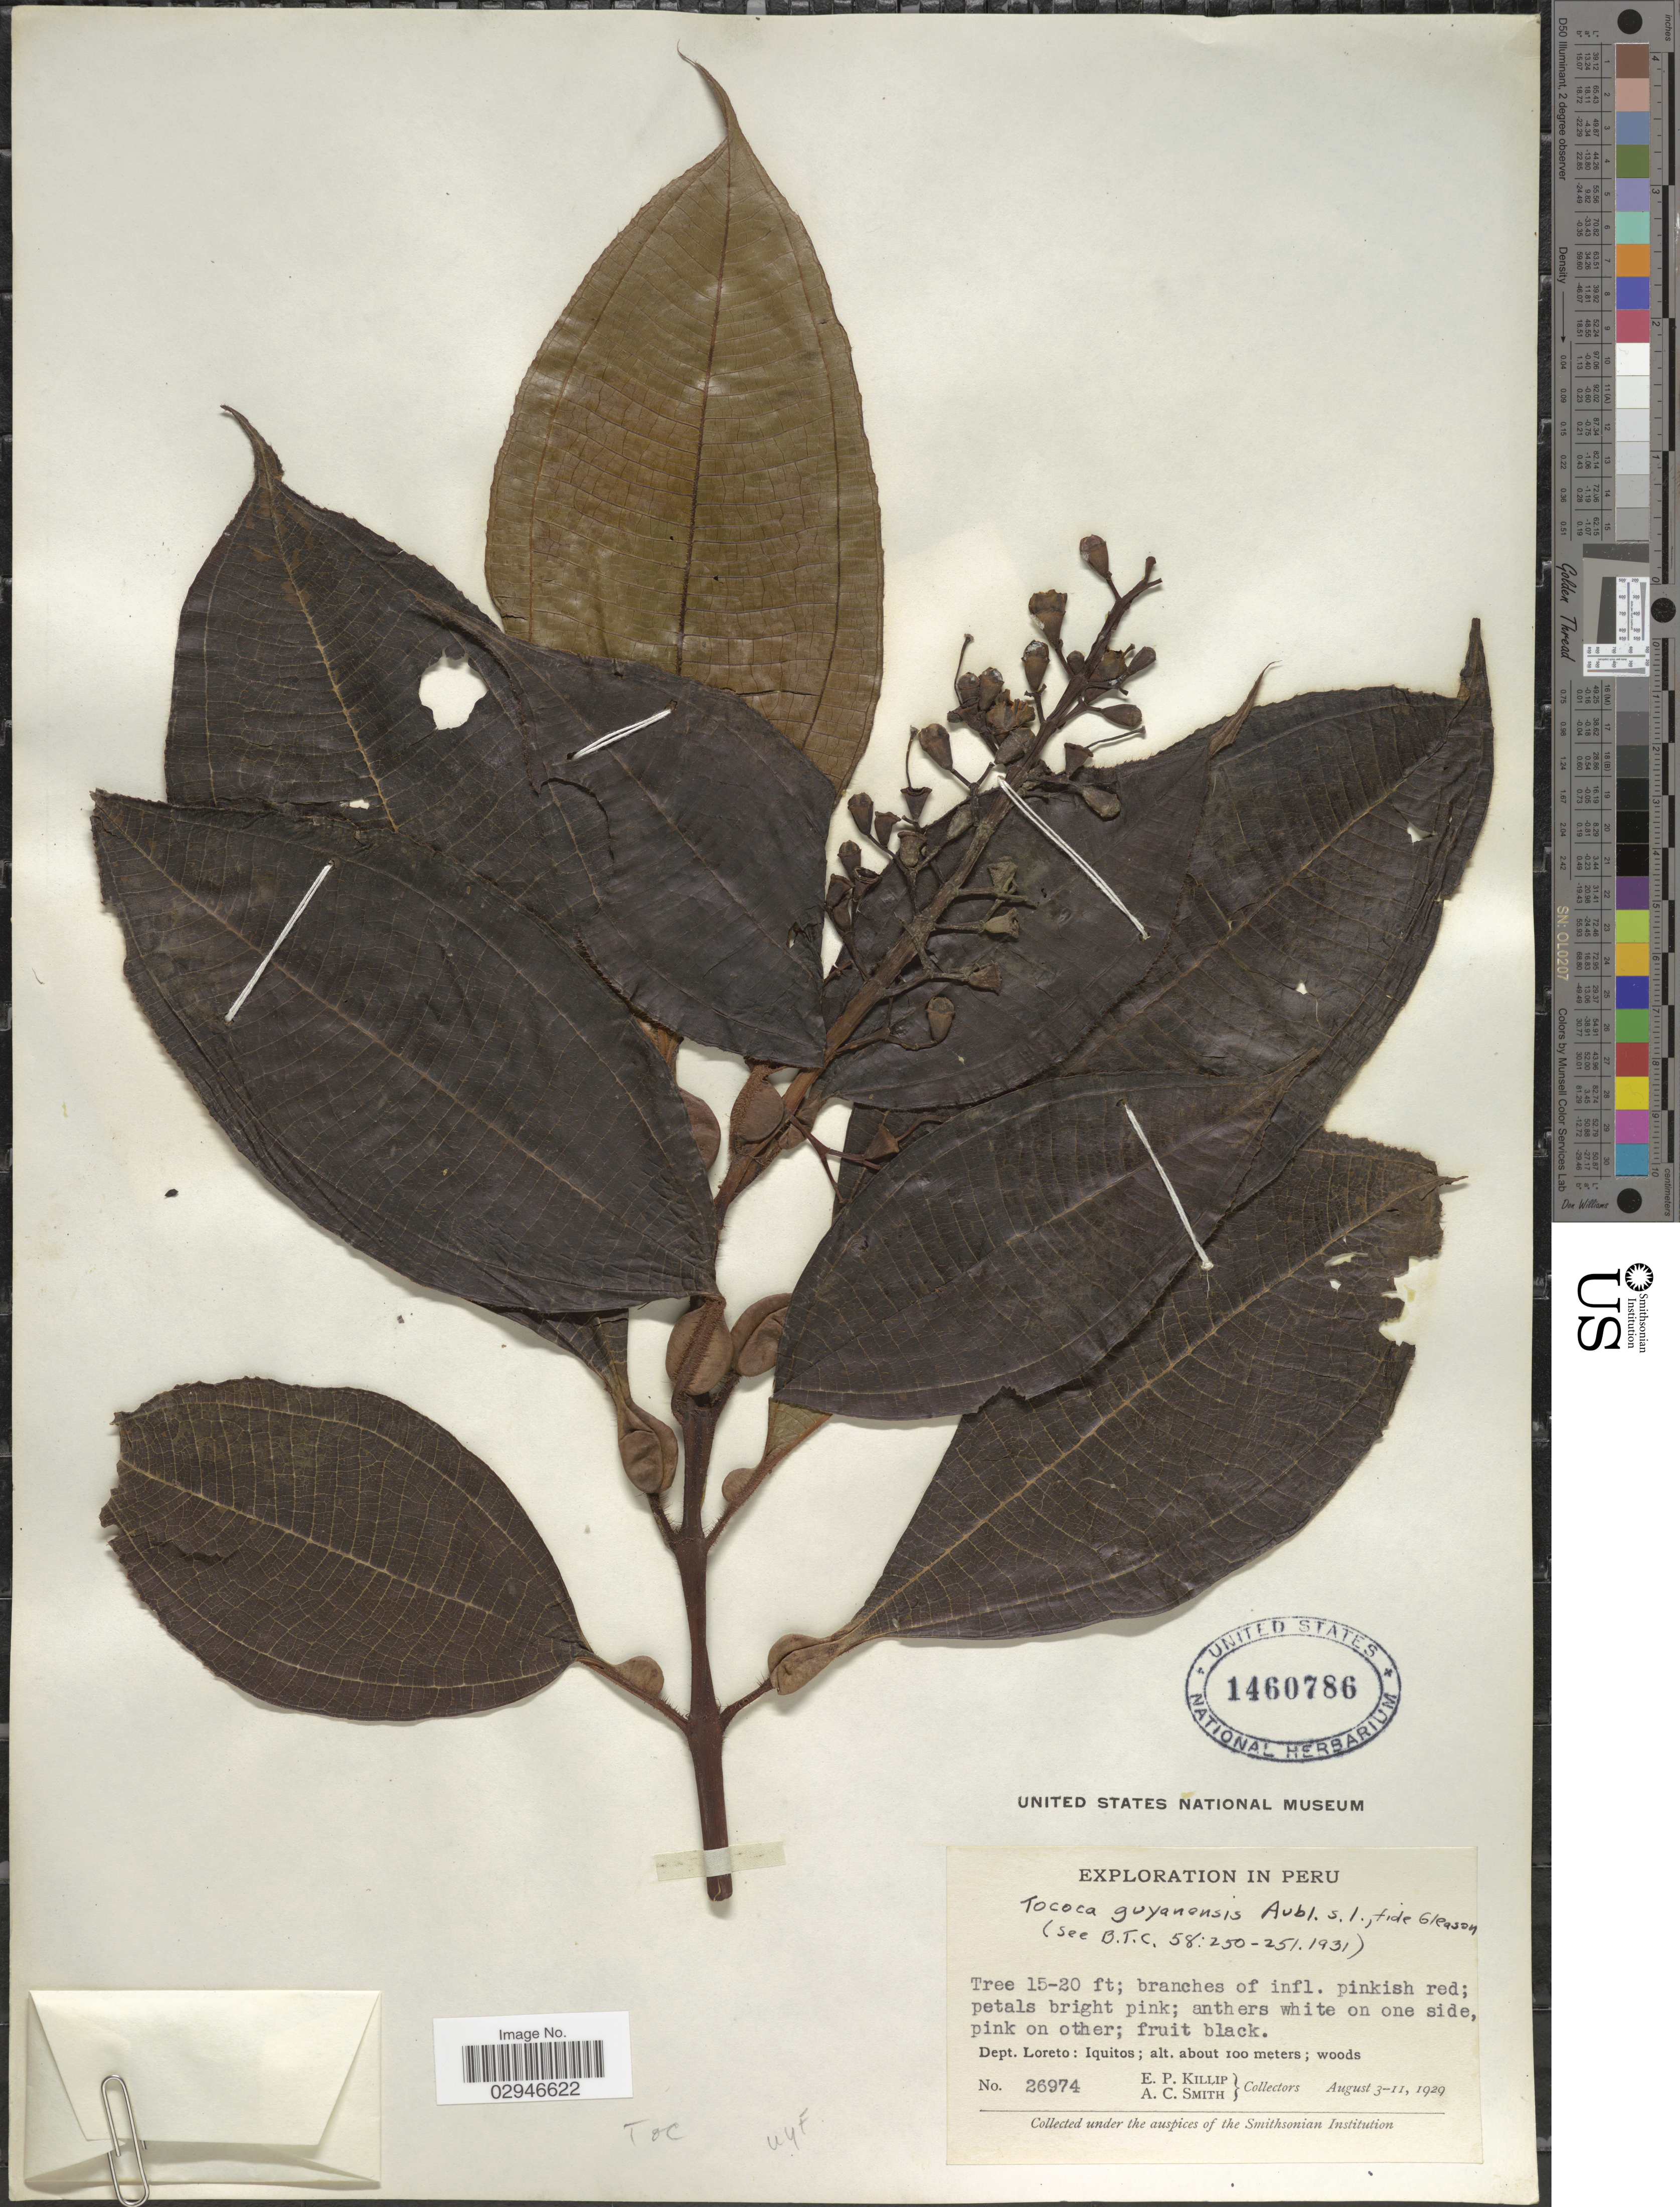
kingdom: Plantae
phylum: Tracheophyta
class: Magnoliopsida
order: Myrtales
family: Melastomataceae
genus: Tococa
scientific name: Tococa guianensis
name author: Aubl.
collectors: E. P. Killip & A. C. Smith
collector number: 26974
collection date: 1929-08-03/1929-08-11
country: Peru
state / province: Loreto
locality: Dept. Loreto, Iquitos.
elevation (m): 100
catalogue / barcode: US 1460786